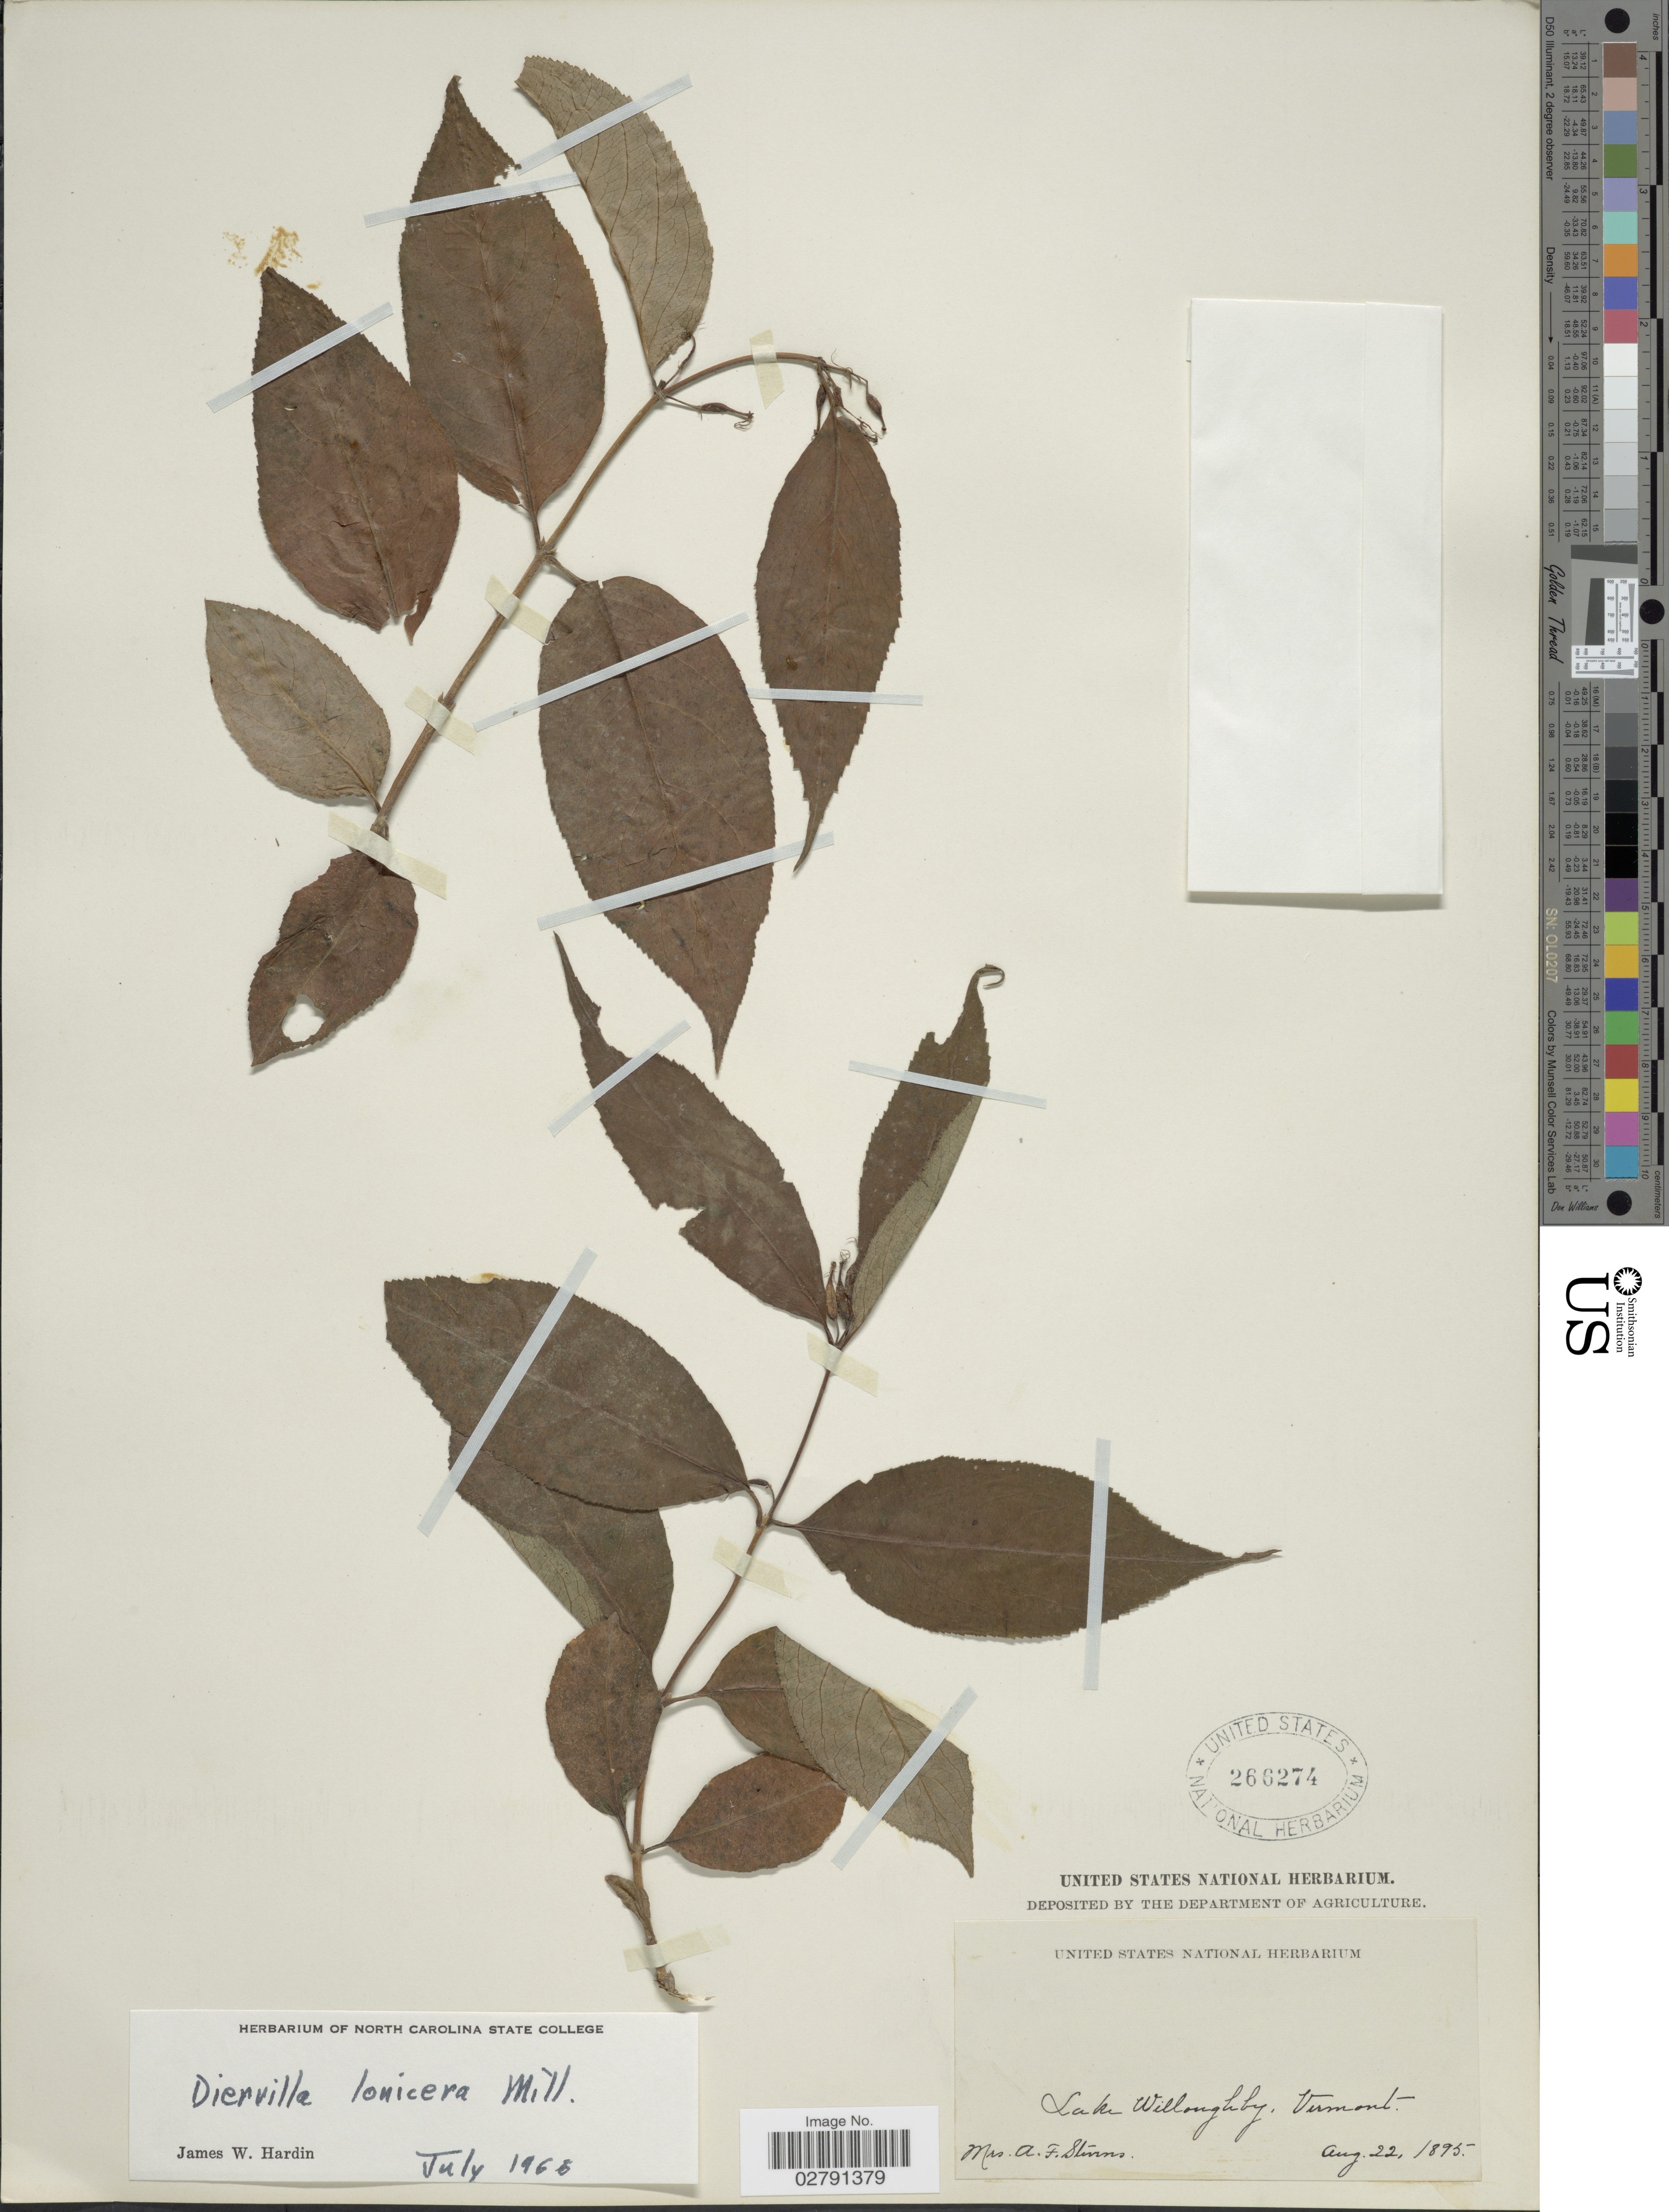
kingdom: Plantae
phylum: Tracheophyta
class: Magnoliopsida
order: Dipsacales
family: Caprifoliaceae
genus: Diervilla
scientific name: Diervilla lonicera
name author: Mill.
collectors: A. Stevens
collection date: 1895-08-22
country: United States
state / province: Vermont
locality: Lake Willoughby.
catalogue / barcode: US 266274